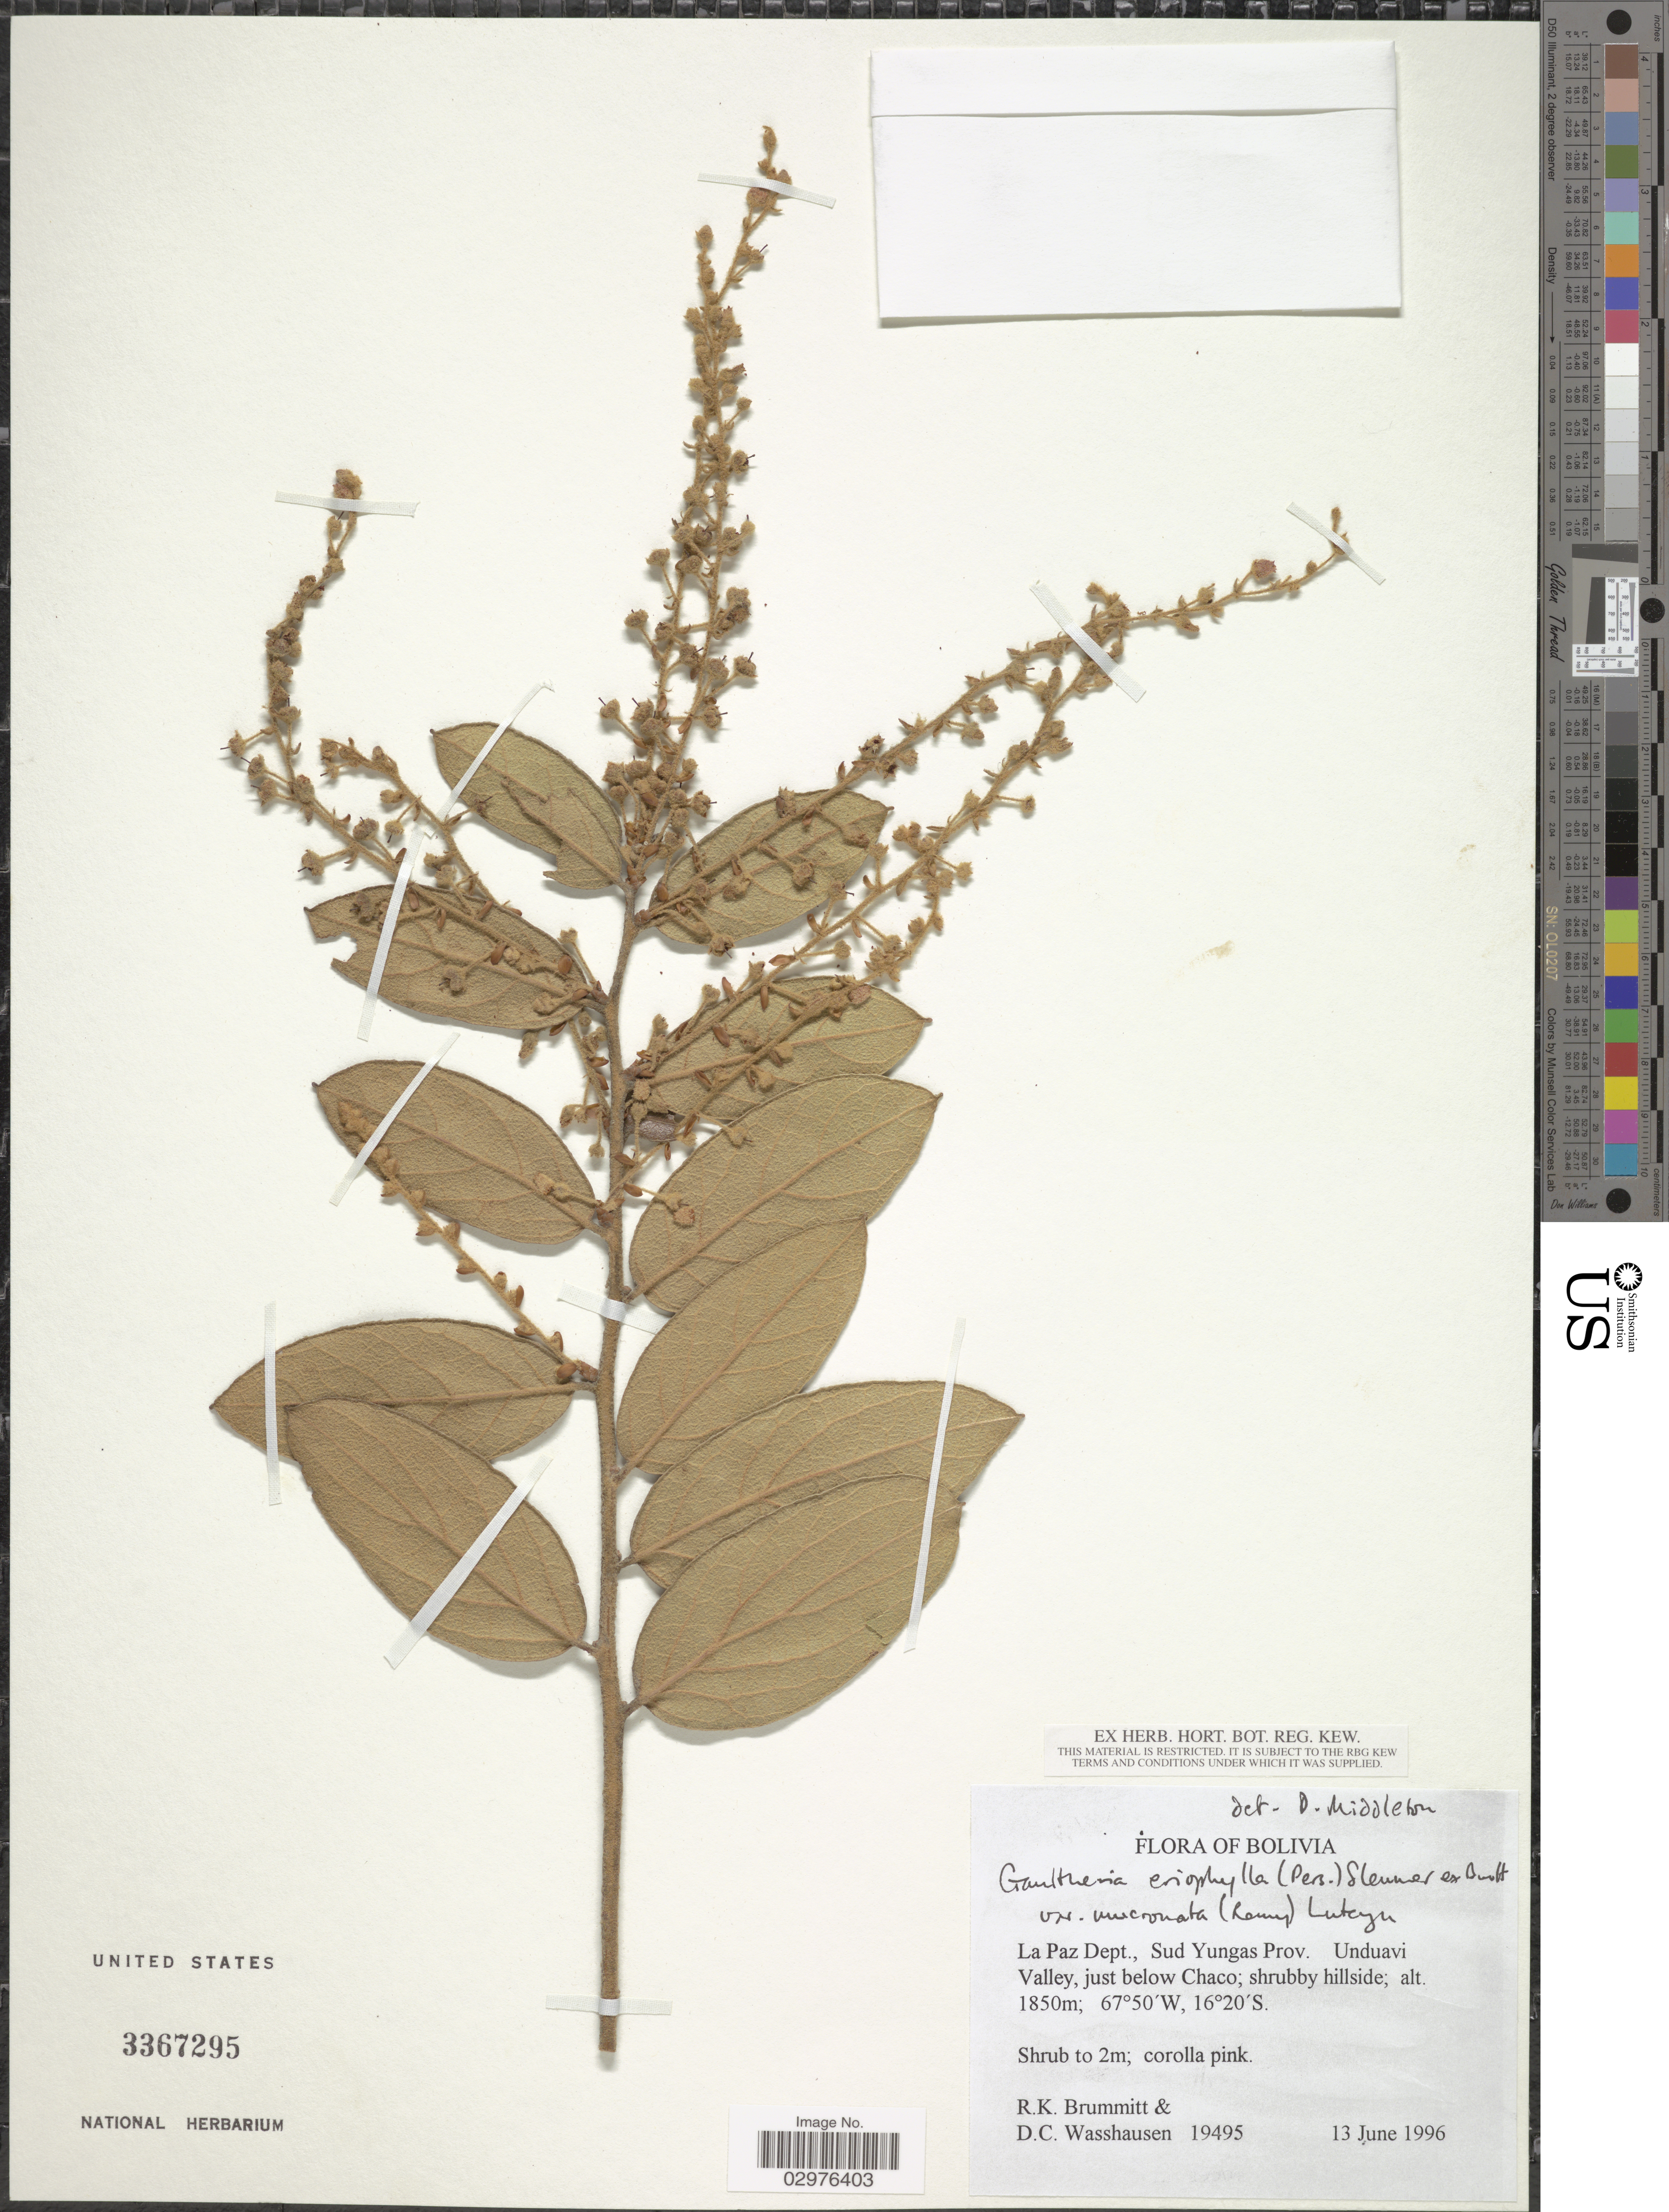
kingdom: Plantae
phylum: Tracheophyta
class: Magnoliopsida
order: Ericales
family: Ericaceae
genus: Gaultheria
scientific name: Gaultheria eriophylla var. mucronata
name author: Luteyn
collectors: R. K. Brummitt & D. C. Wasshausen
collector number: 19495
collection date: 1996-06-13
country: Bolivia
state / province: La Paz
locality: La Paz Dept., Sud Yungas Prov. Unduavi Valley, just below Chaco; shrubby hillside.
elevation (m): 1850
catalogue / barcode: US 3367295